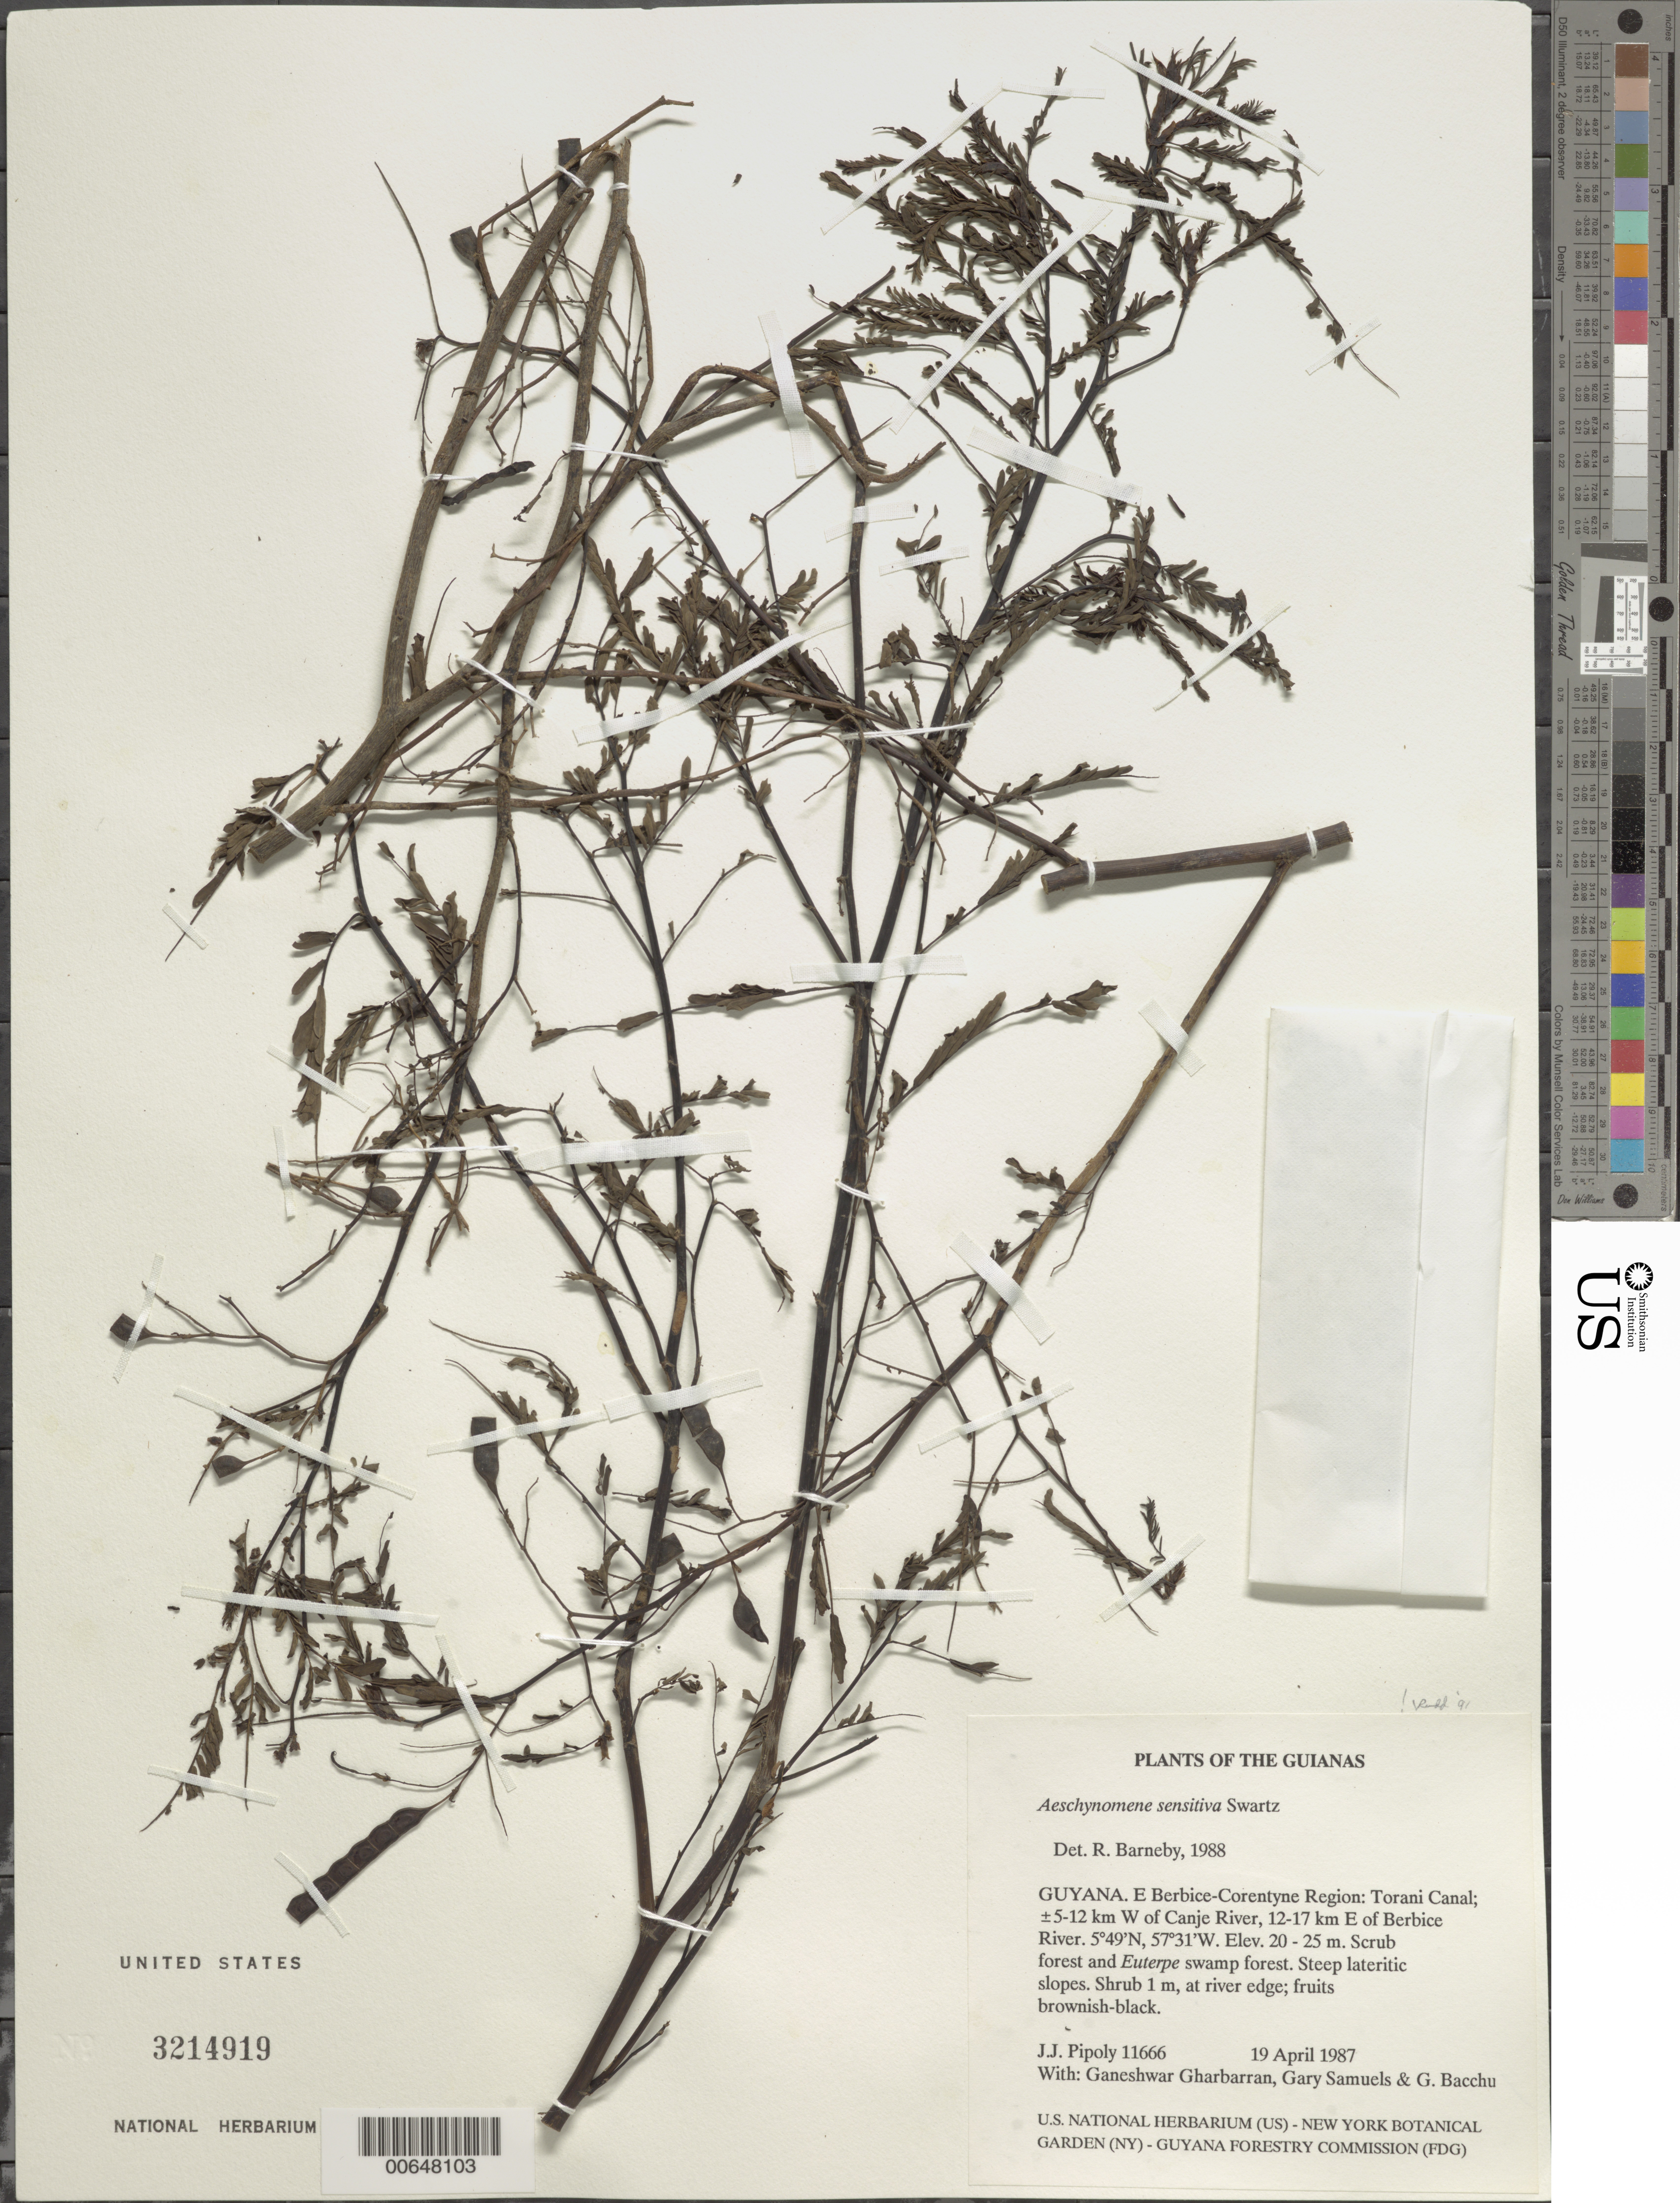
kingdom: Plantae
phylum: Tracheophyta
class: Magnoliopsida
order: Fabales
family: Fabaceae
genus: Aeschynomene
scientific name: Aeschynomene sensitiva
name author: Sw.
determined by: Barneby, Rupert C., (NY)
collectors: J. J. Pipoly, G. Gharbarran, G. Samuels & G. Bacchus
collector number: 11666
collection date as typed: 19 April 1987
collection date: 1987-04-19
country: Guyana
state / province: E. Berbice-Corentyne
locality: Torani Canal; ±5-12 km W of Canje River, 12-17 km E of Berbice River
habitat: Scrub forest and Euterpe Swamp forestSteep lateritic slopes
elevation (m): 20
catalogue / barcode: US 3214919